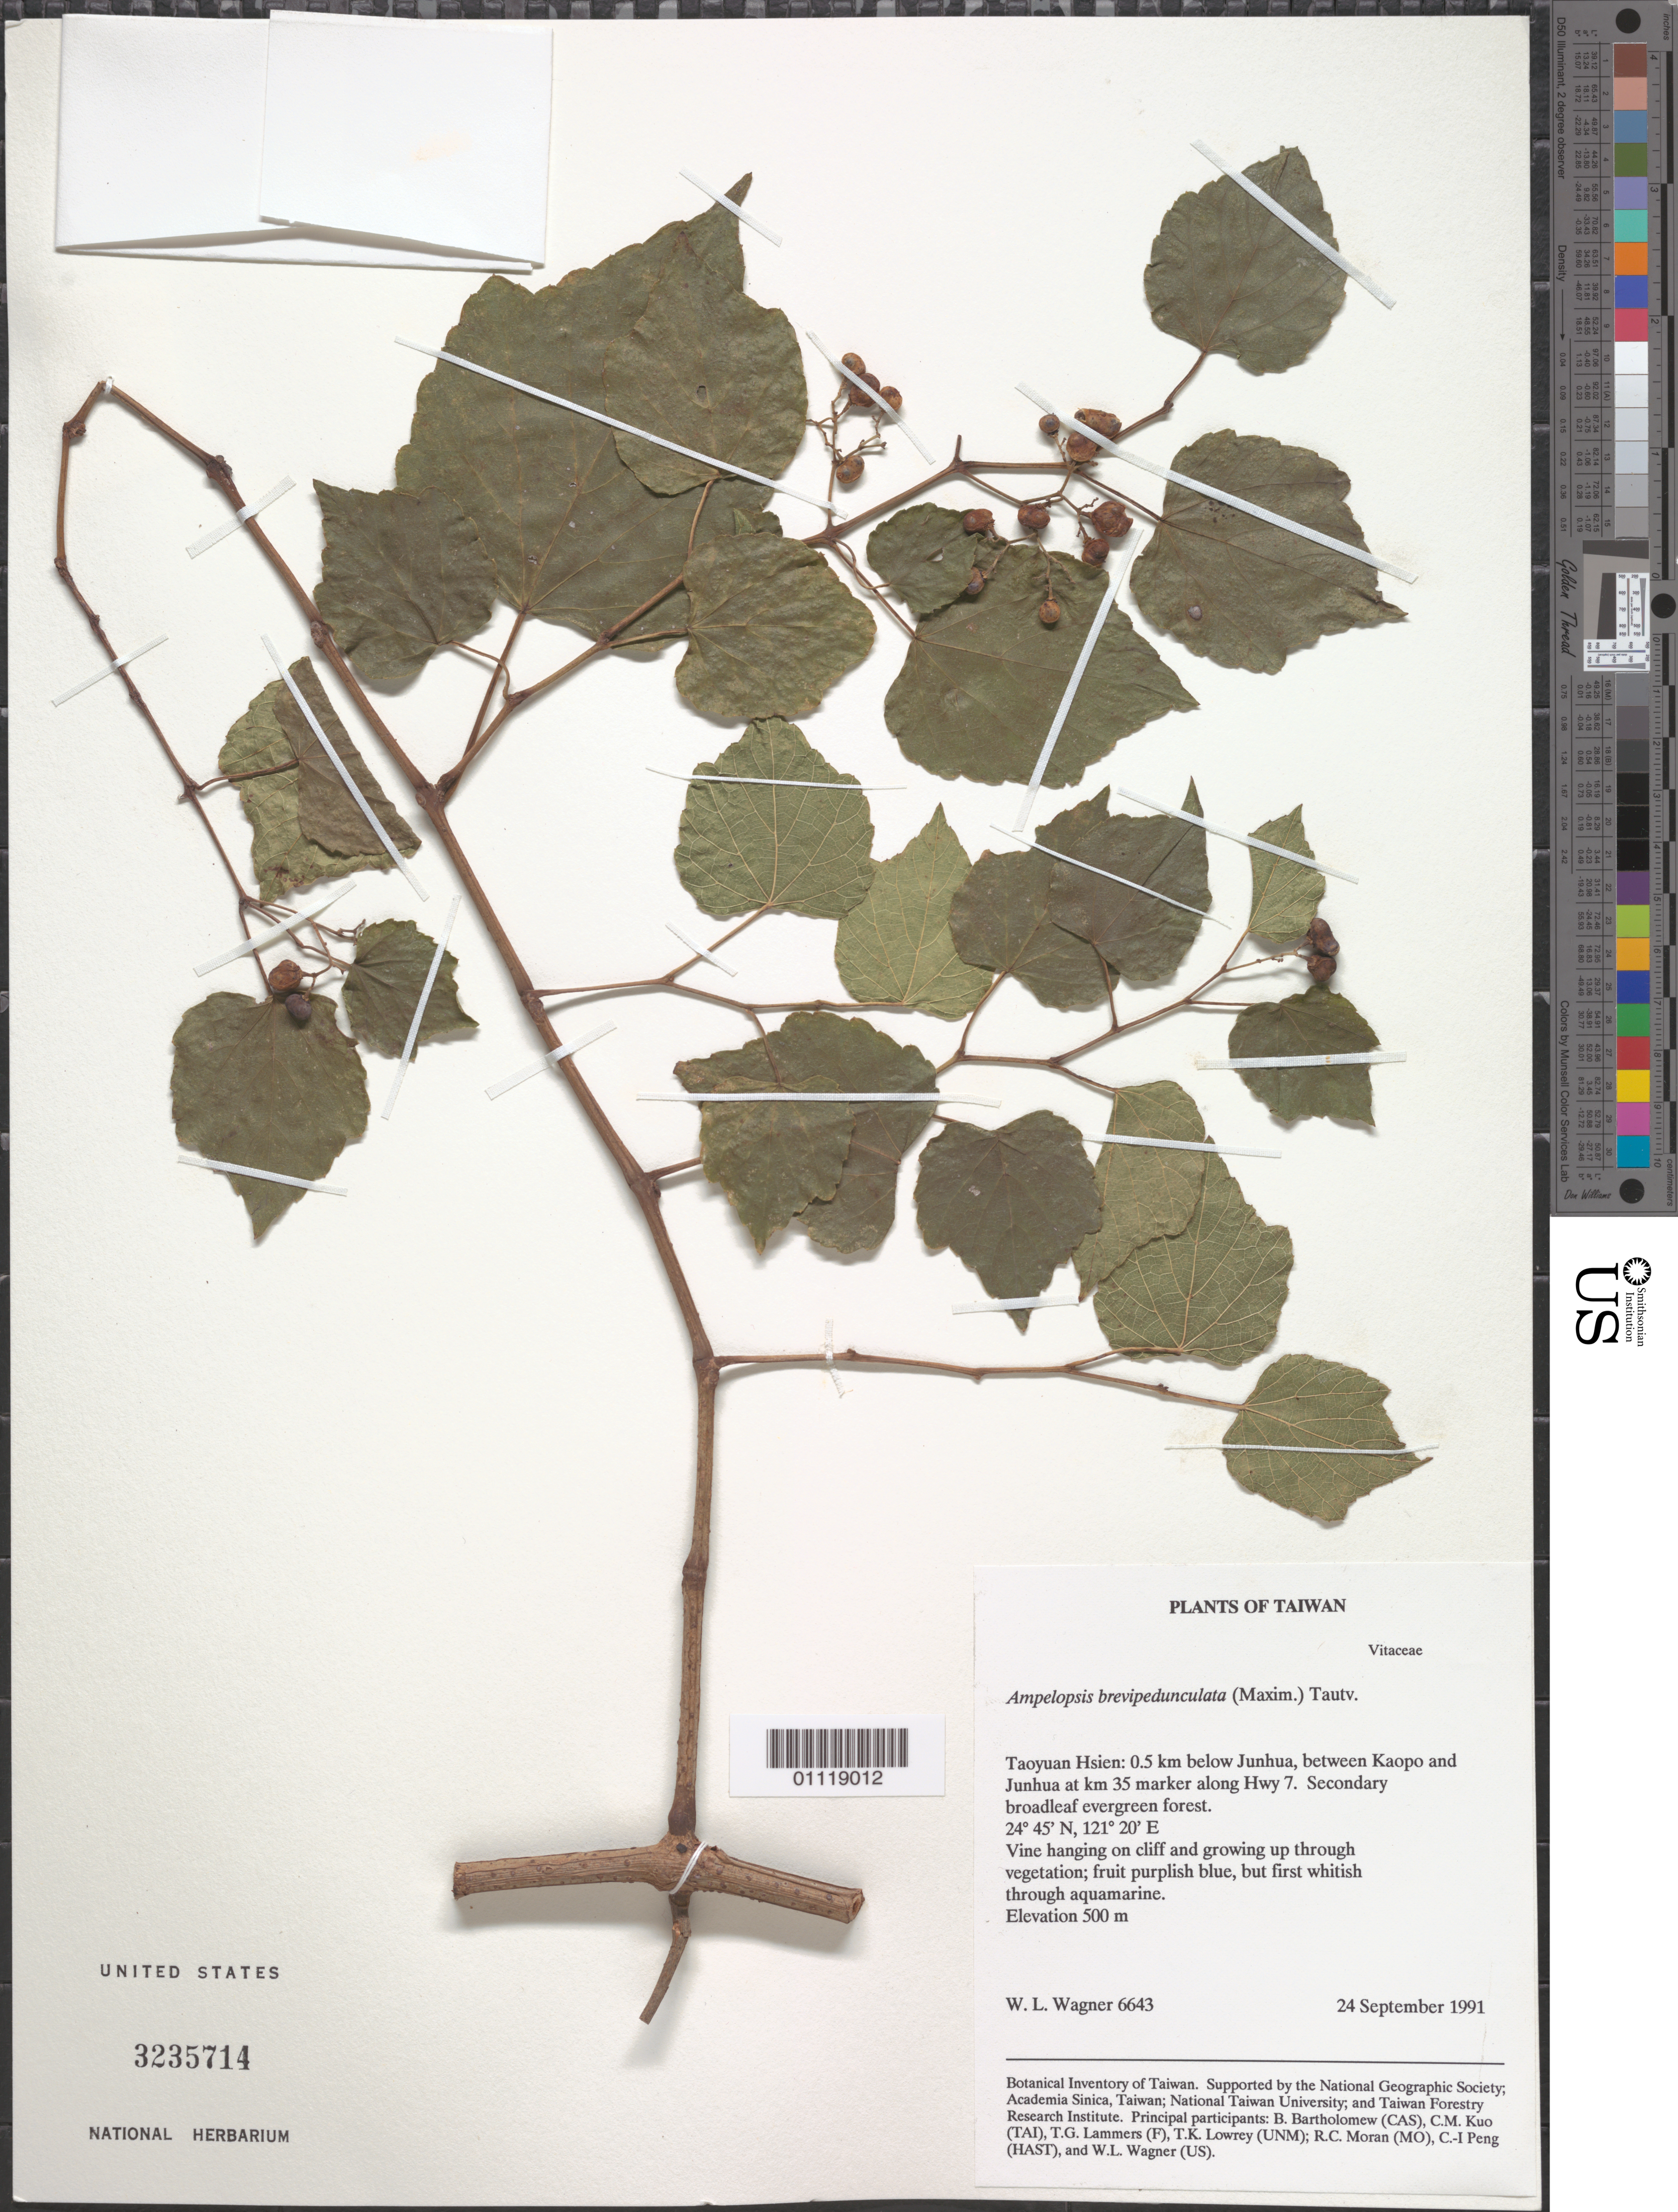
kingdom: Plantae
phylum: Tracheophyta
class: Magnoliopsida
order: Vitales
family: Vitaceae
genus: Ampelopsis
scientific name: Ampelopsis brevipedunculata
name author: (Maxim.) Trautv.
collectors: W. L. Wagner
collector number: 6643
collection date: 1991-09-24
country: Taiwan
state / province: Taoyuan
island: Taiwan [Formosa]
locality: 0.5 km below Junhua, between Kaopo and Junhua at km 35 marker along Hwy 7.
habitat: Vine hanging on cliff and growing up through vegetation.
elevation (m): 500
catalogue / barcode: US 3235714